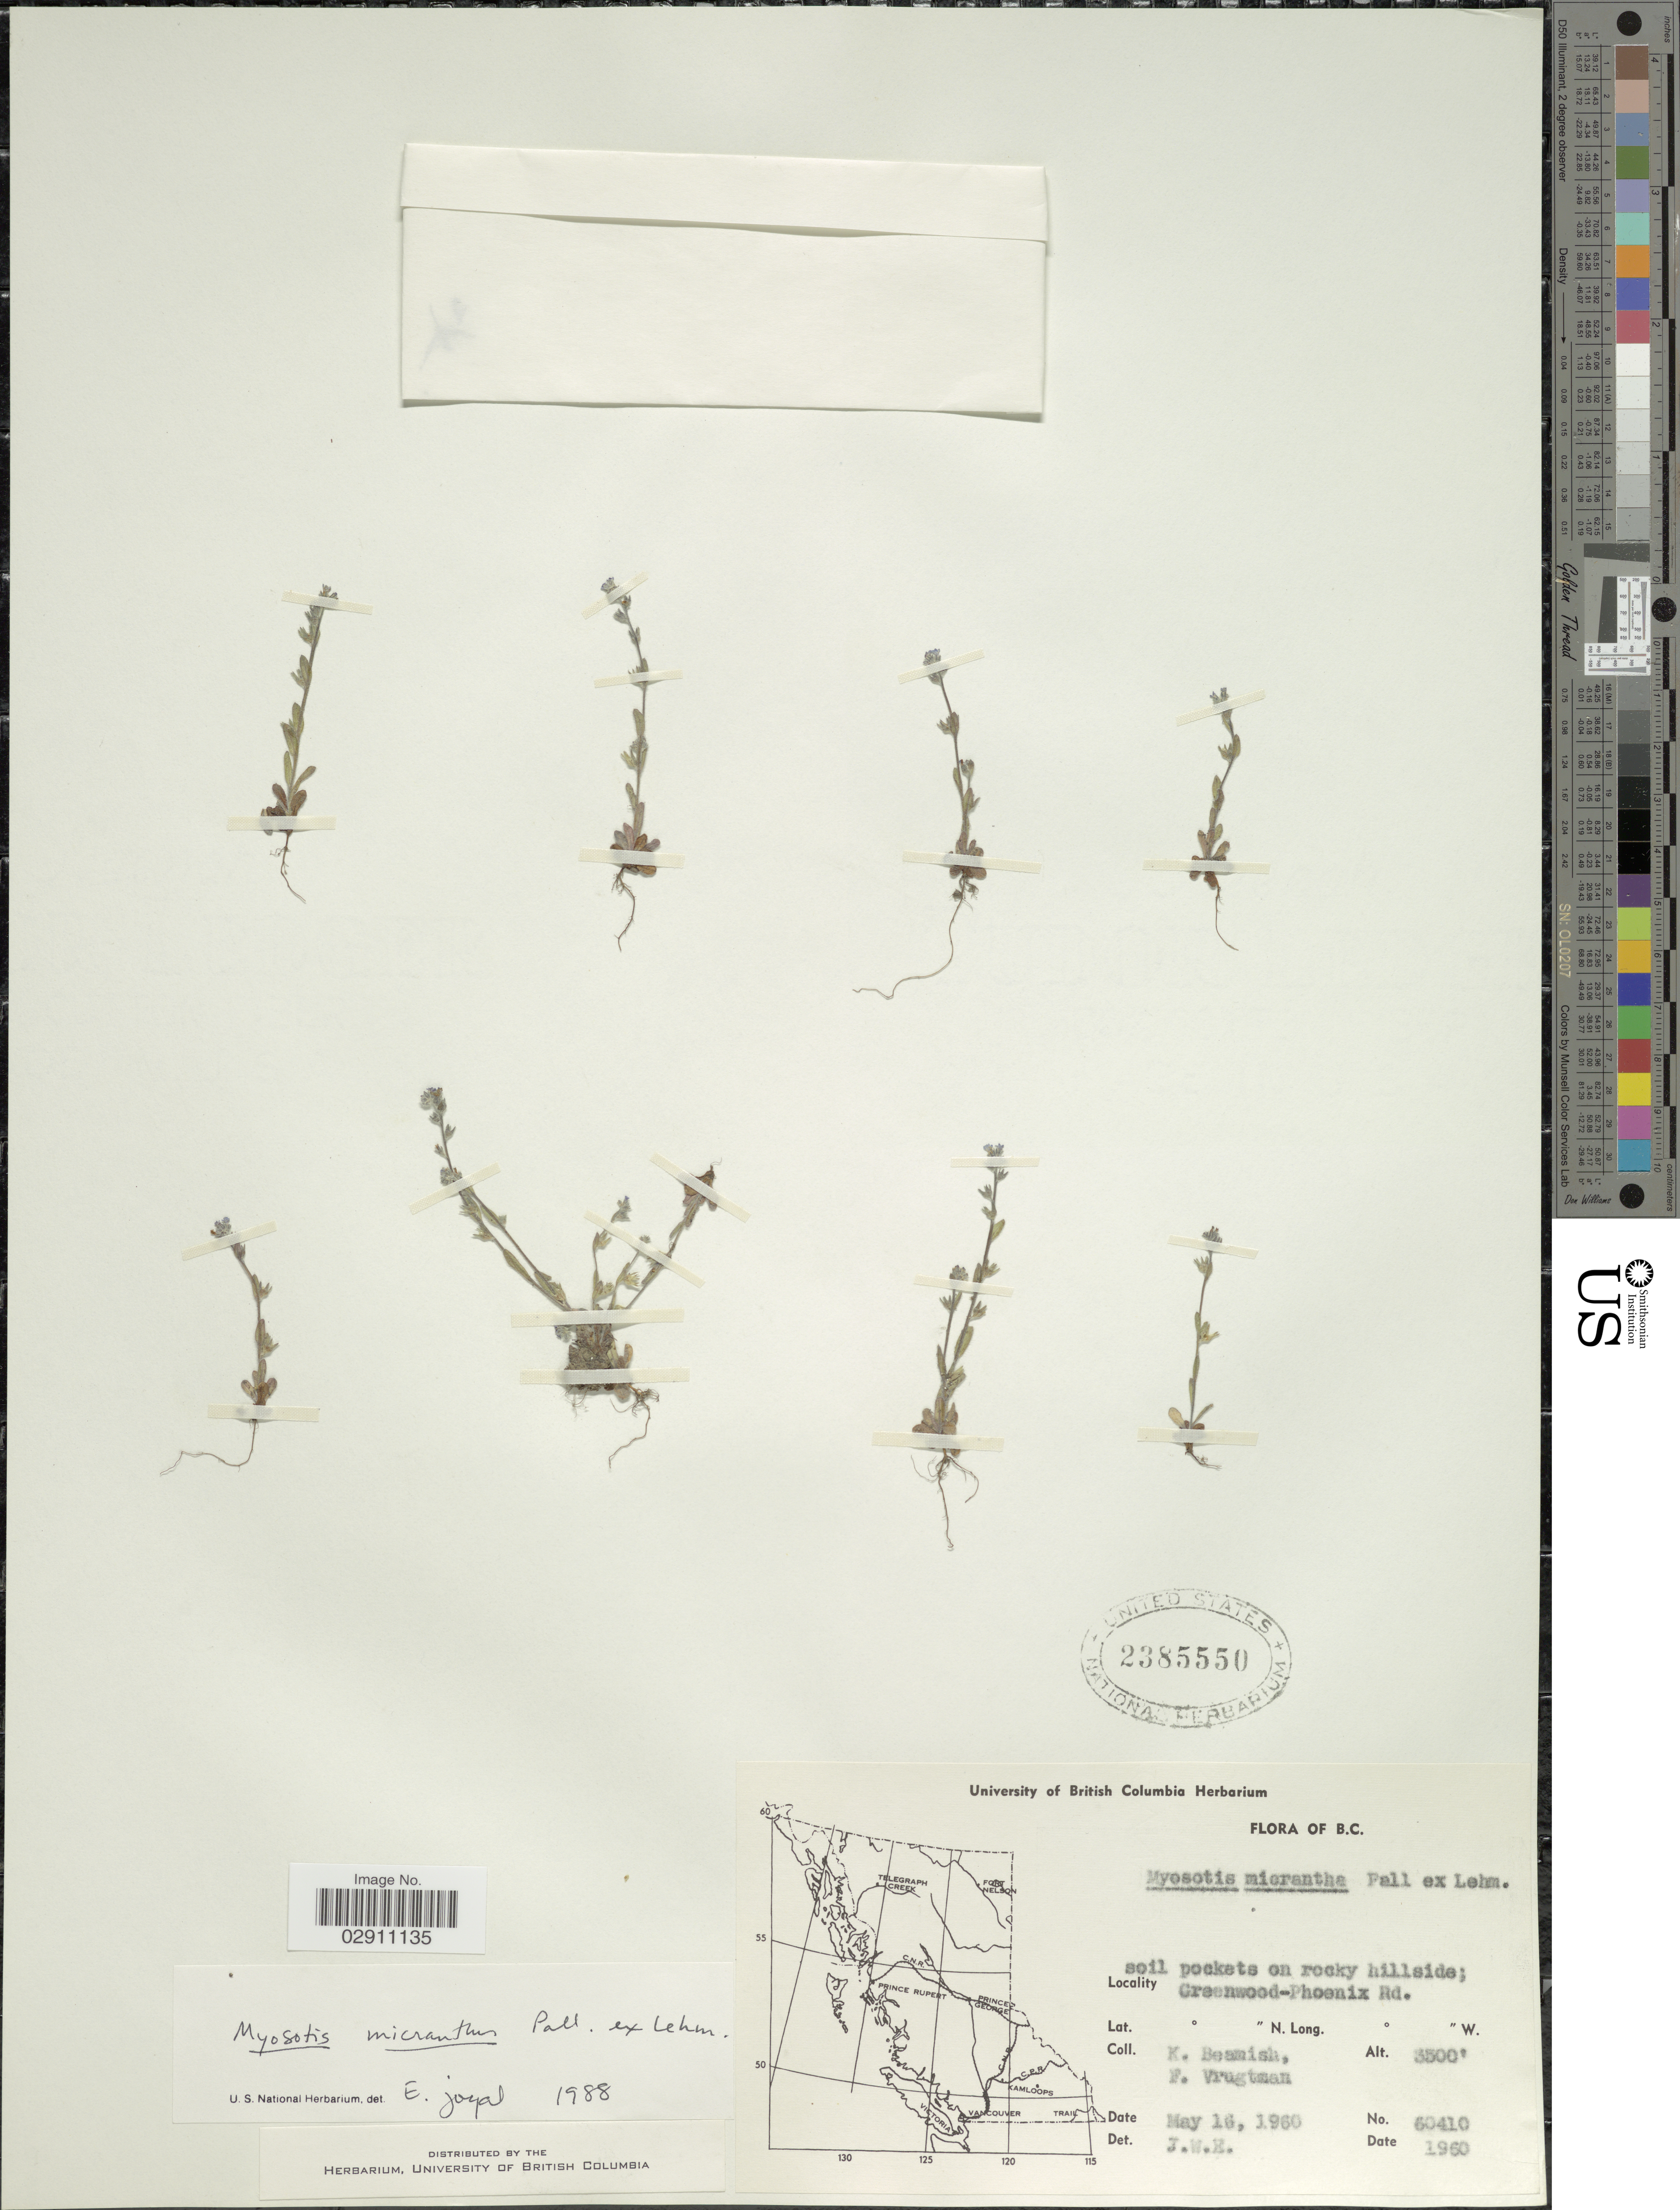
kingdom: Plantae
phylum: Tracheophyta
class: Magnoliopsida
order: Boraginales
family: Boraginaceae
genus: Myosotis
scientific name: Myosotis stricta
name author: Link ex Roem. & Schult.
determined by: Goldman, Doug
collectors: K. Beamish & F. Vrugtman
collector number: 60410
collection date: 1960-05-16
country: Canada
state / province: British Columbia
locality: Soil pockets on rocky hillside, Greenwood-Phoenix Rd.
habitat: soil pockets on rocky hillside.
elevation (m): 1067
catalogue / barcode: US 2385550